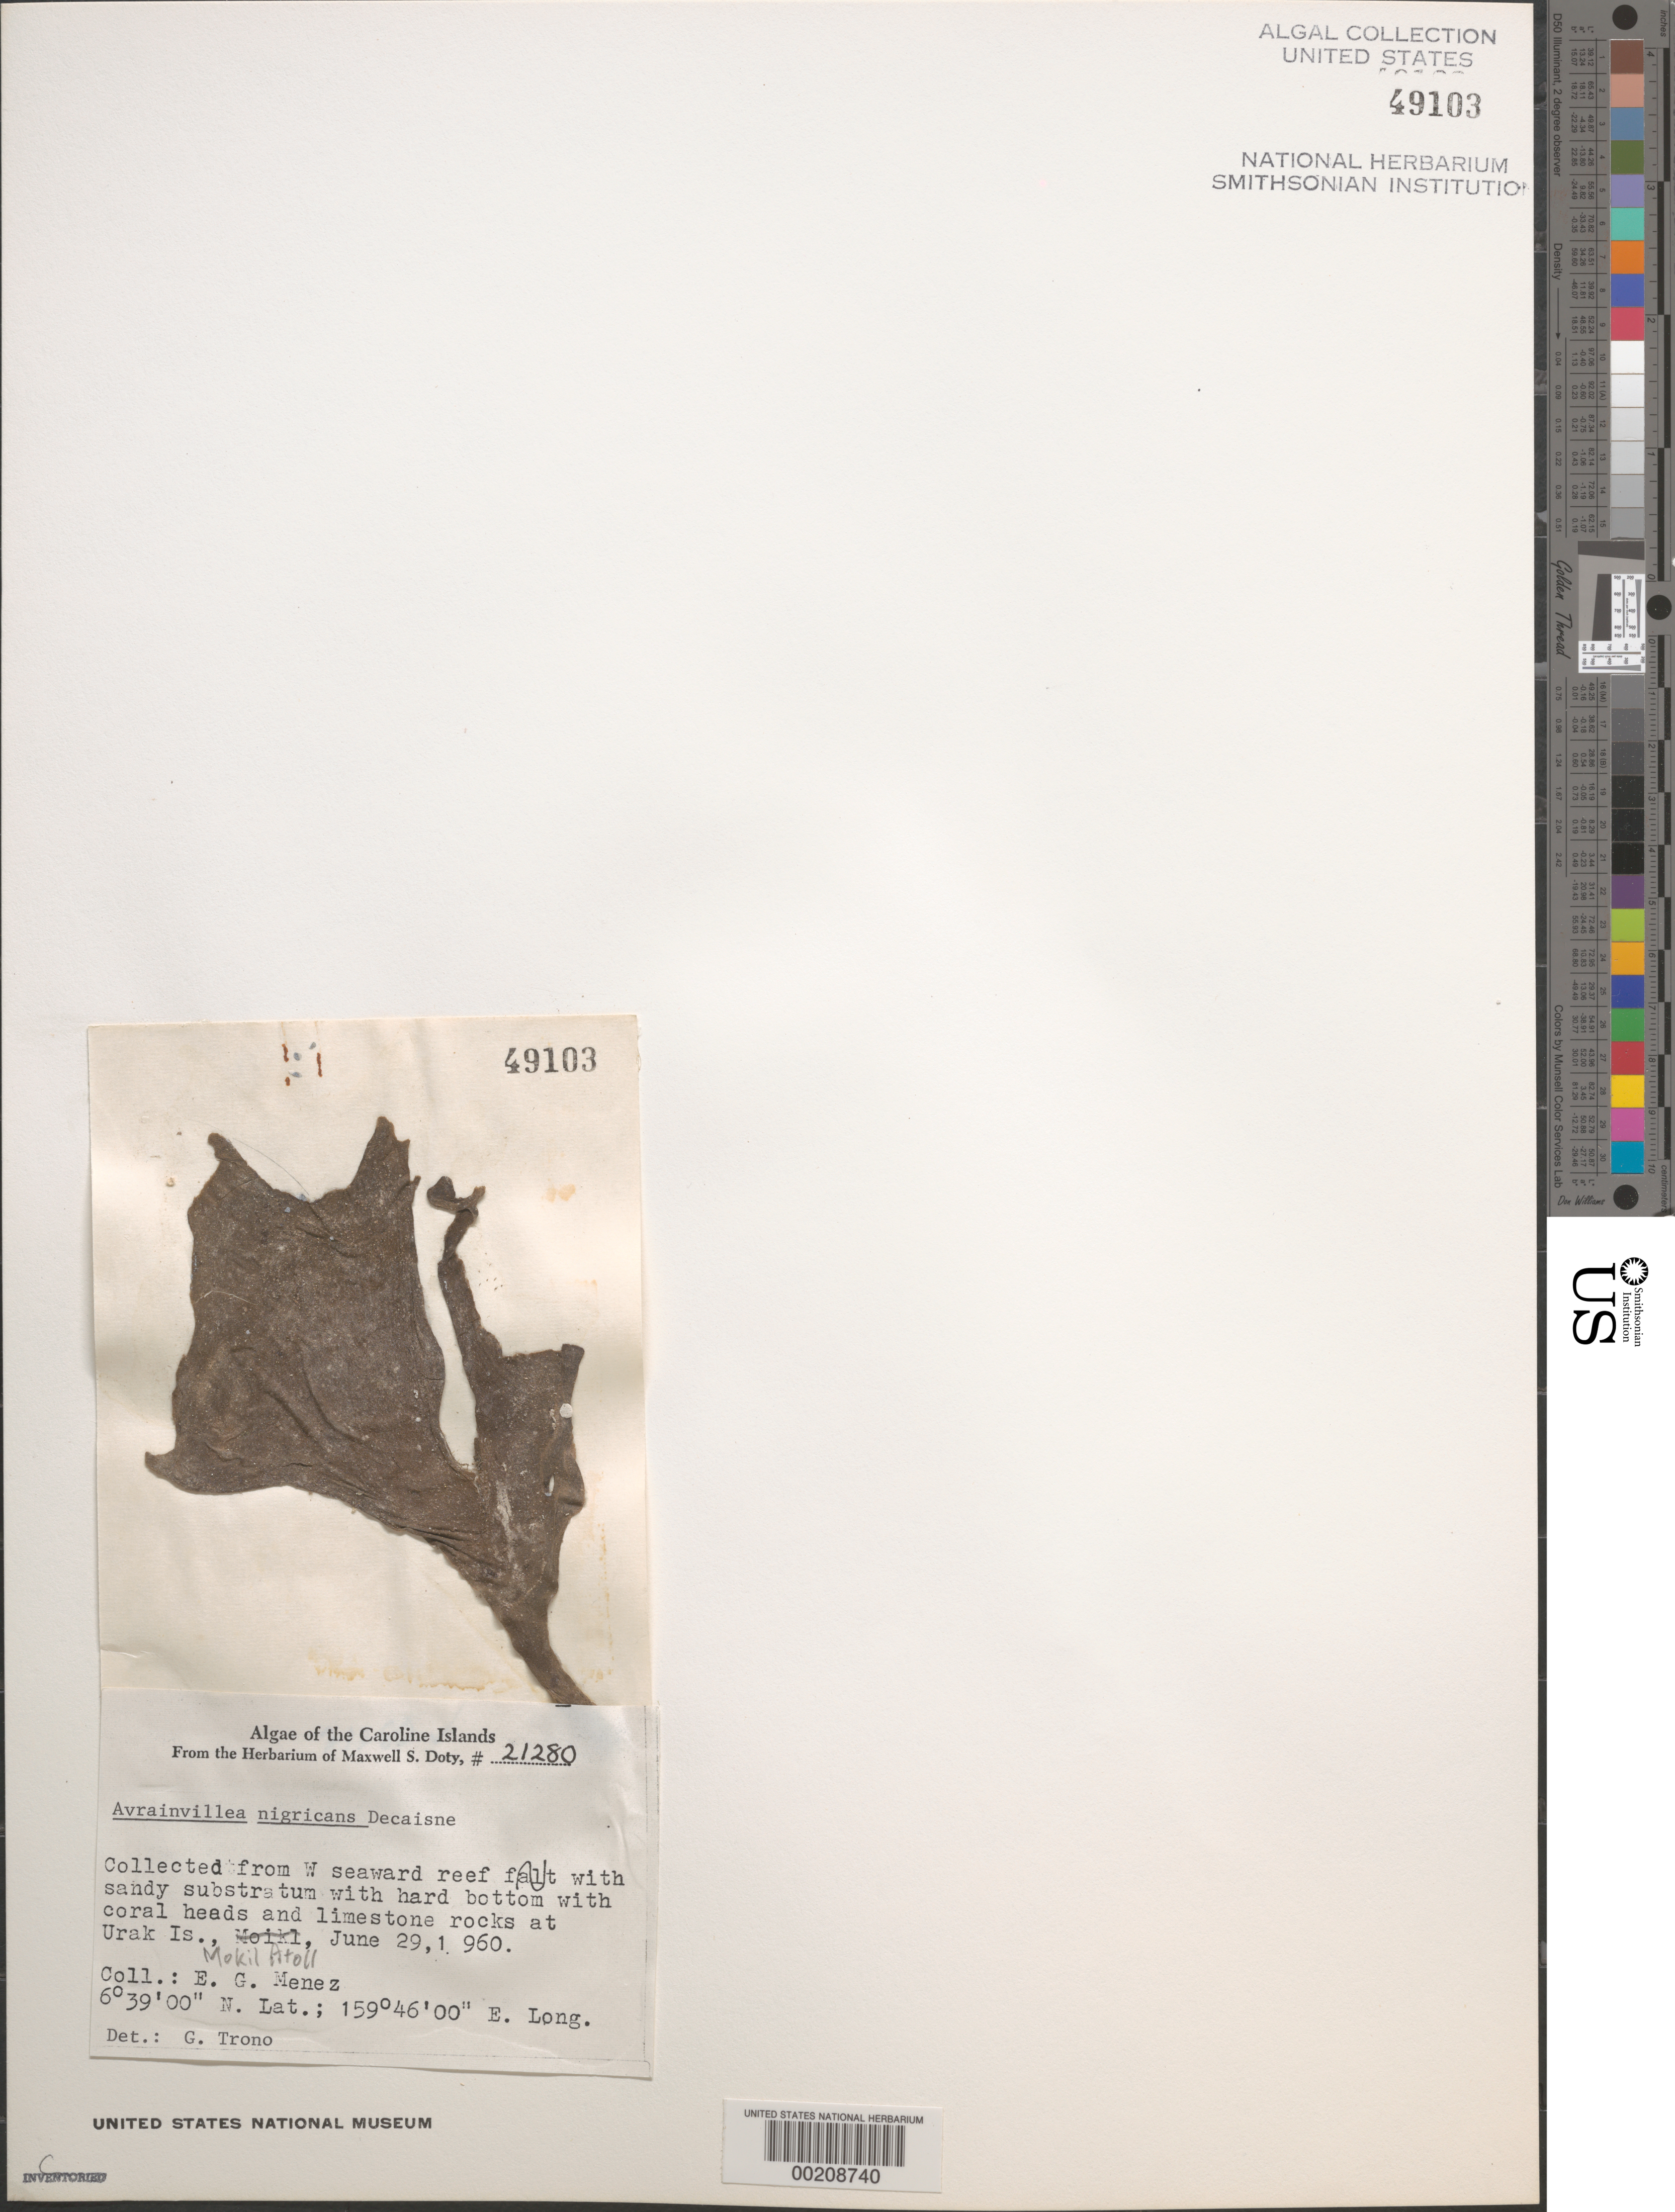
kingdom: Plantae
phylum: Chlorophyta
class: Ulvophyceae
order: Bryopsidales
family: Dichotomosiphonaceae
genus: Avrainvillea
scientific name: Avrainvillea nigricans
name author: Decne.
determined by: Trono, Gavino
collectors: Meñez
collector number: MSD 21280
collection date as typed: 29 Jun 1960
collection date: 1960-06-29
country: Micronesia, Federated States of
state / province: Pohnpei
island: Mwokil (Mokil) Atoll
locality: Urak Islet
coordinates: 6 39' 00" N, 159 46' 00" E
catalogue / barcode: US 49103